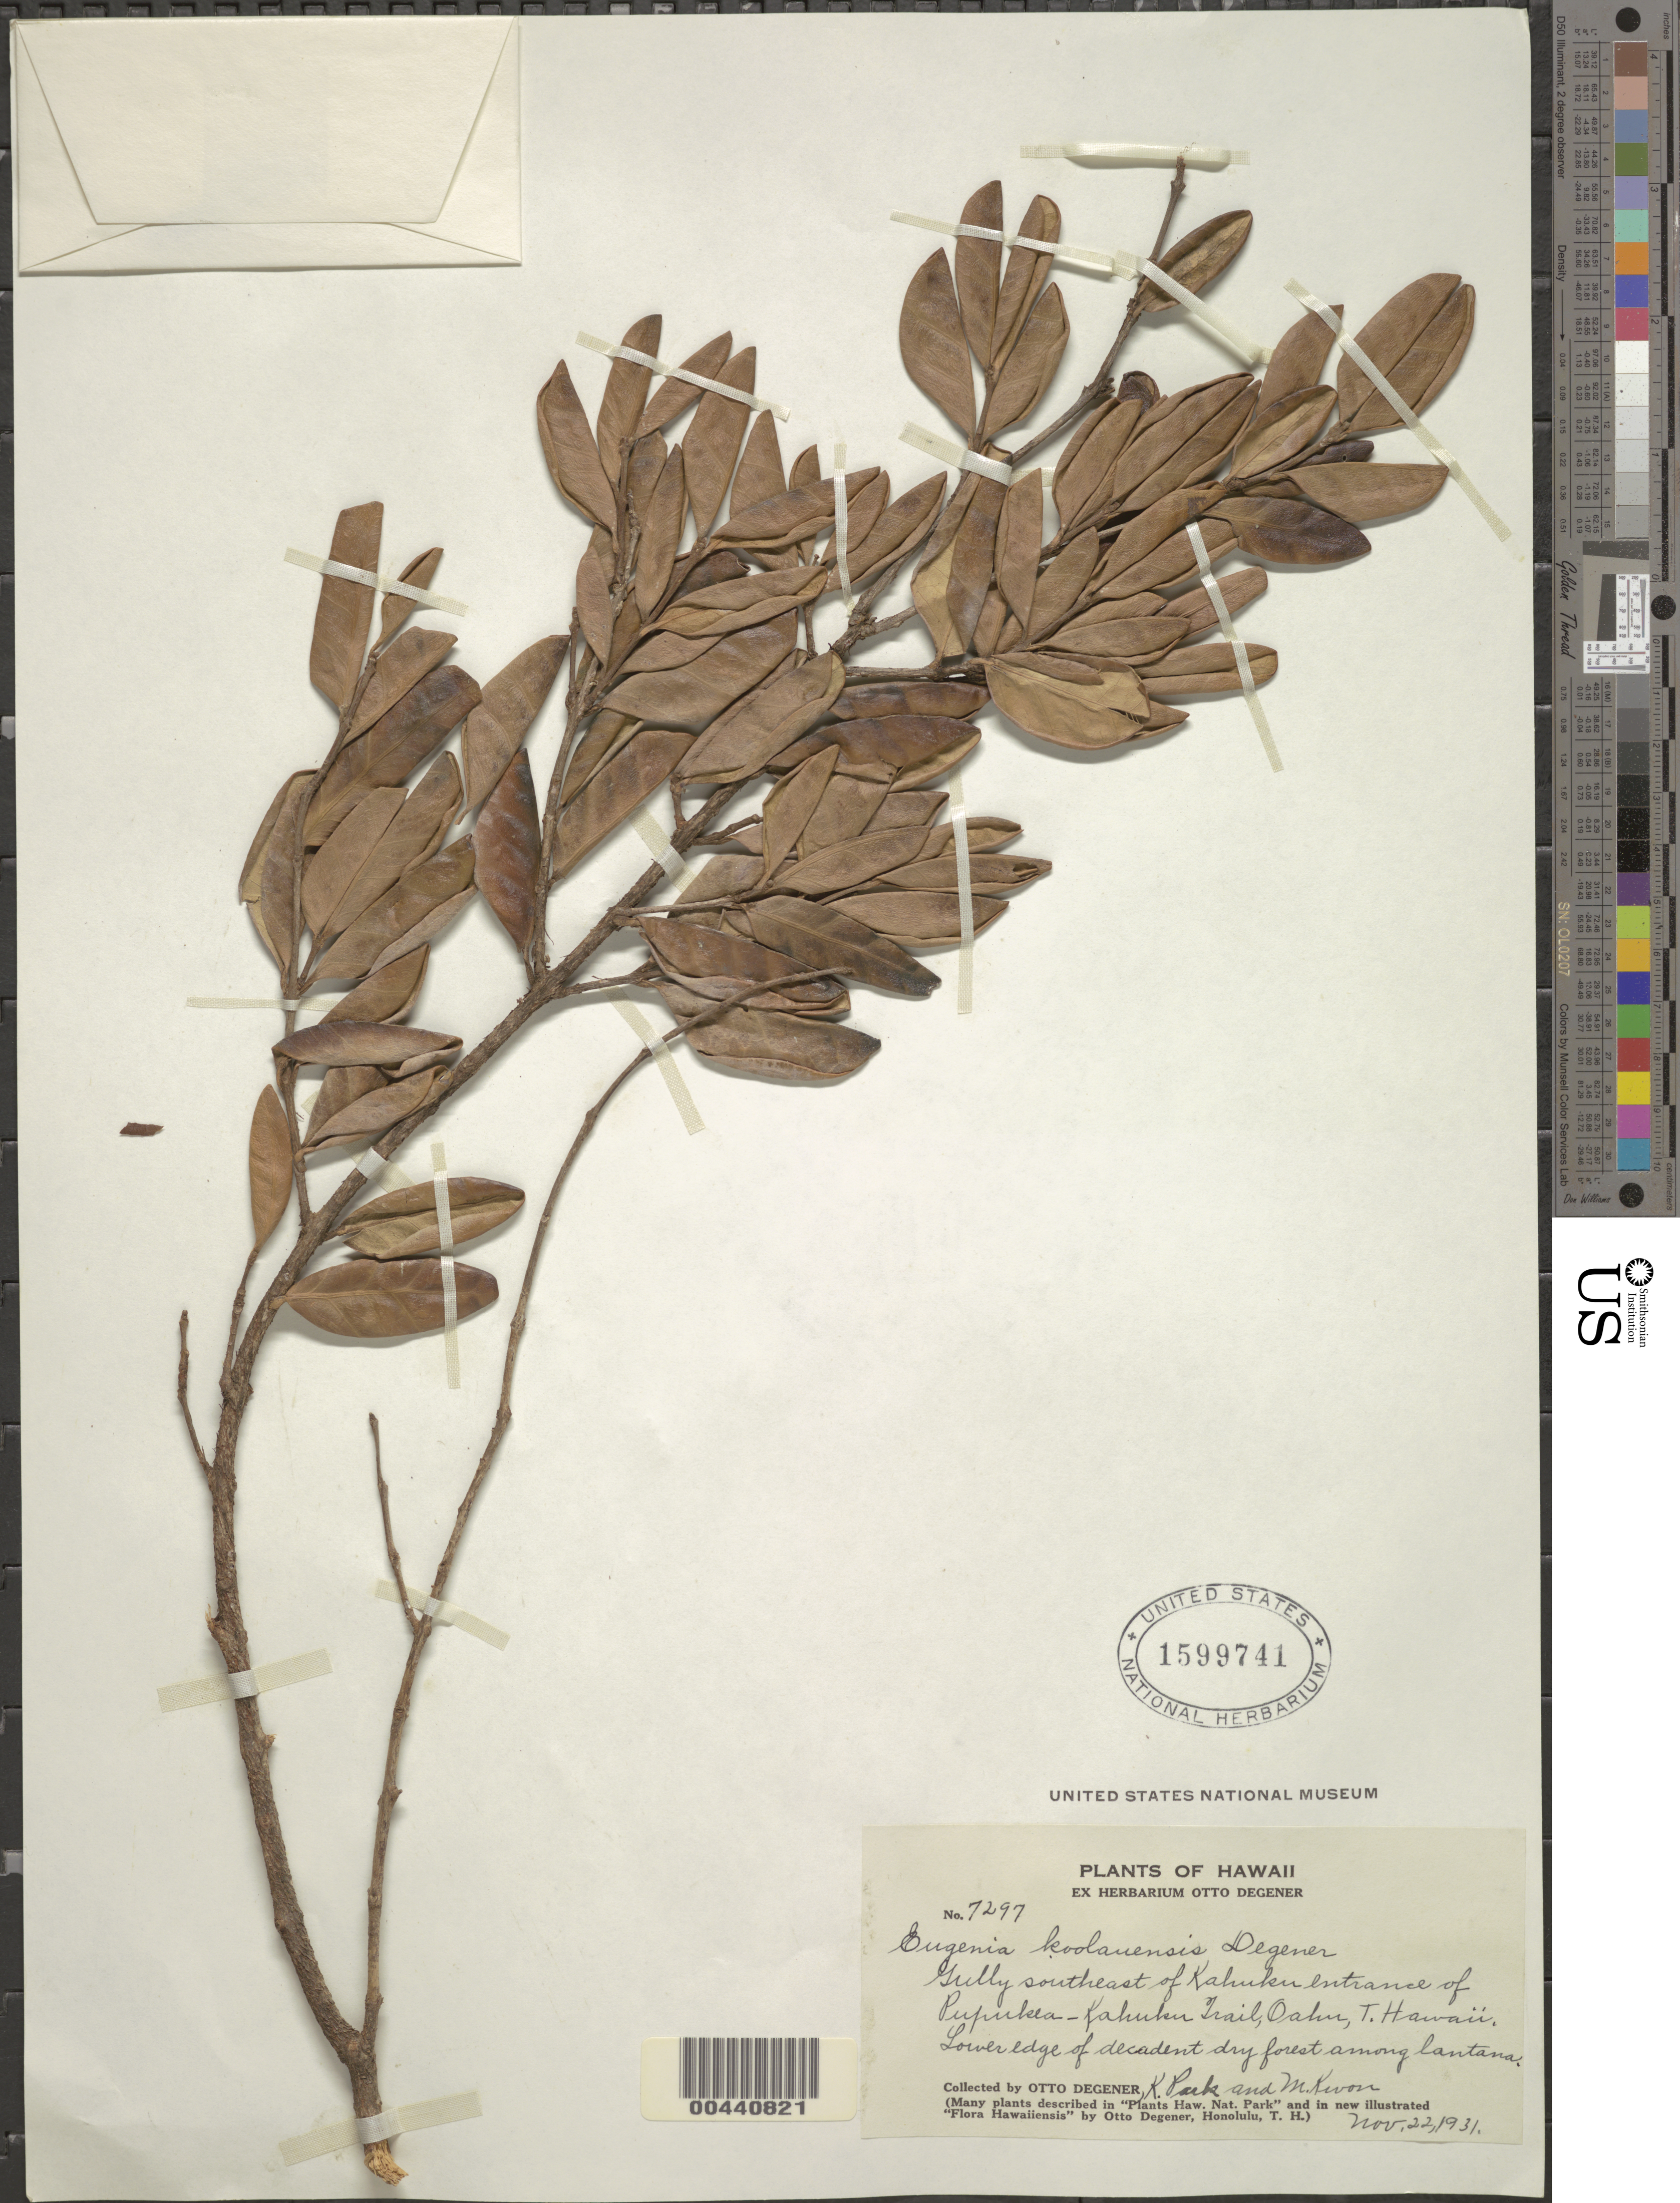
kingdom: Plantae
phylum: Tracheophyta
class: Magnoliopsida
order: Myrtales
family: Myrtaceae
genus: Eugenia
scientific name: Eugenia koolauensis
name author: O. Deg.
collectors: O. Degener, K. Park & M. Kwon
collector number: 7297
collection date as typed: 22 Nov 1931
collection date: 1931-11-22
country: United States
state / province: Hawaii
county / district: Honolulu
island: Oahu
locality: Gully southeast of Kahuku entrance of Pupukea-Kahuku Trail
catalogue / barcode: US 1599741